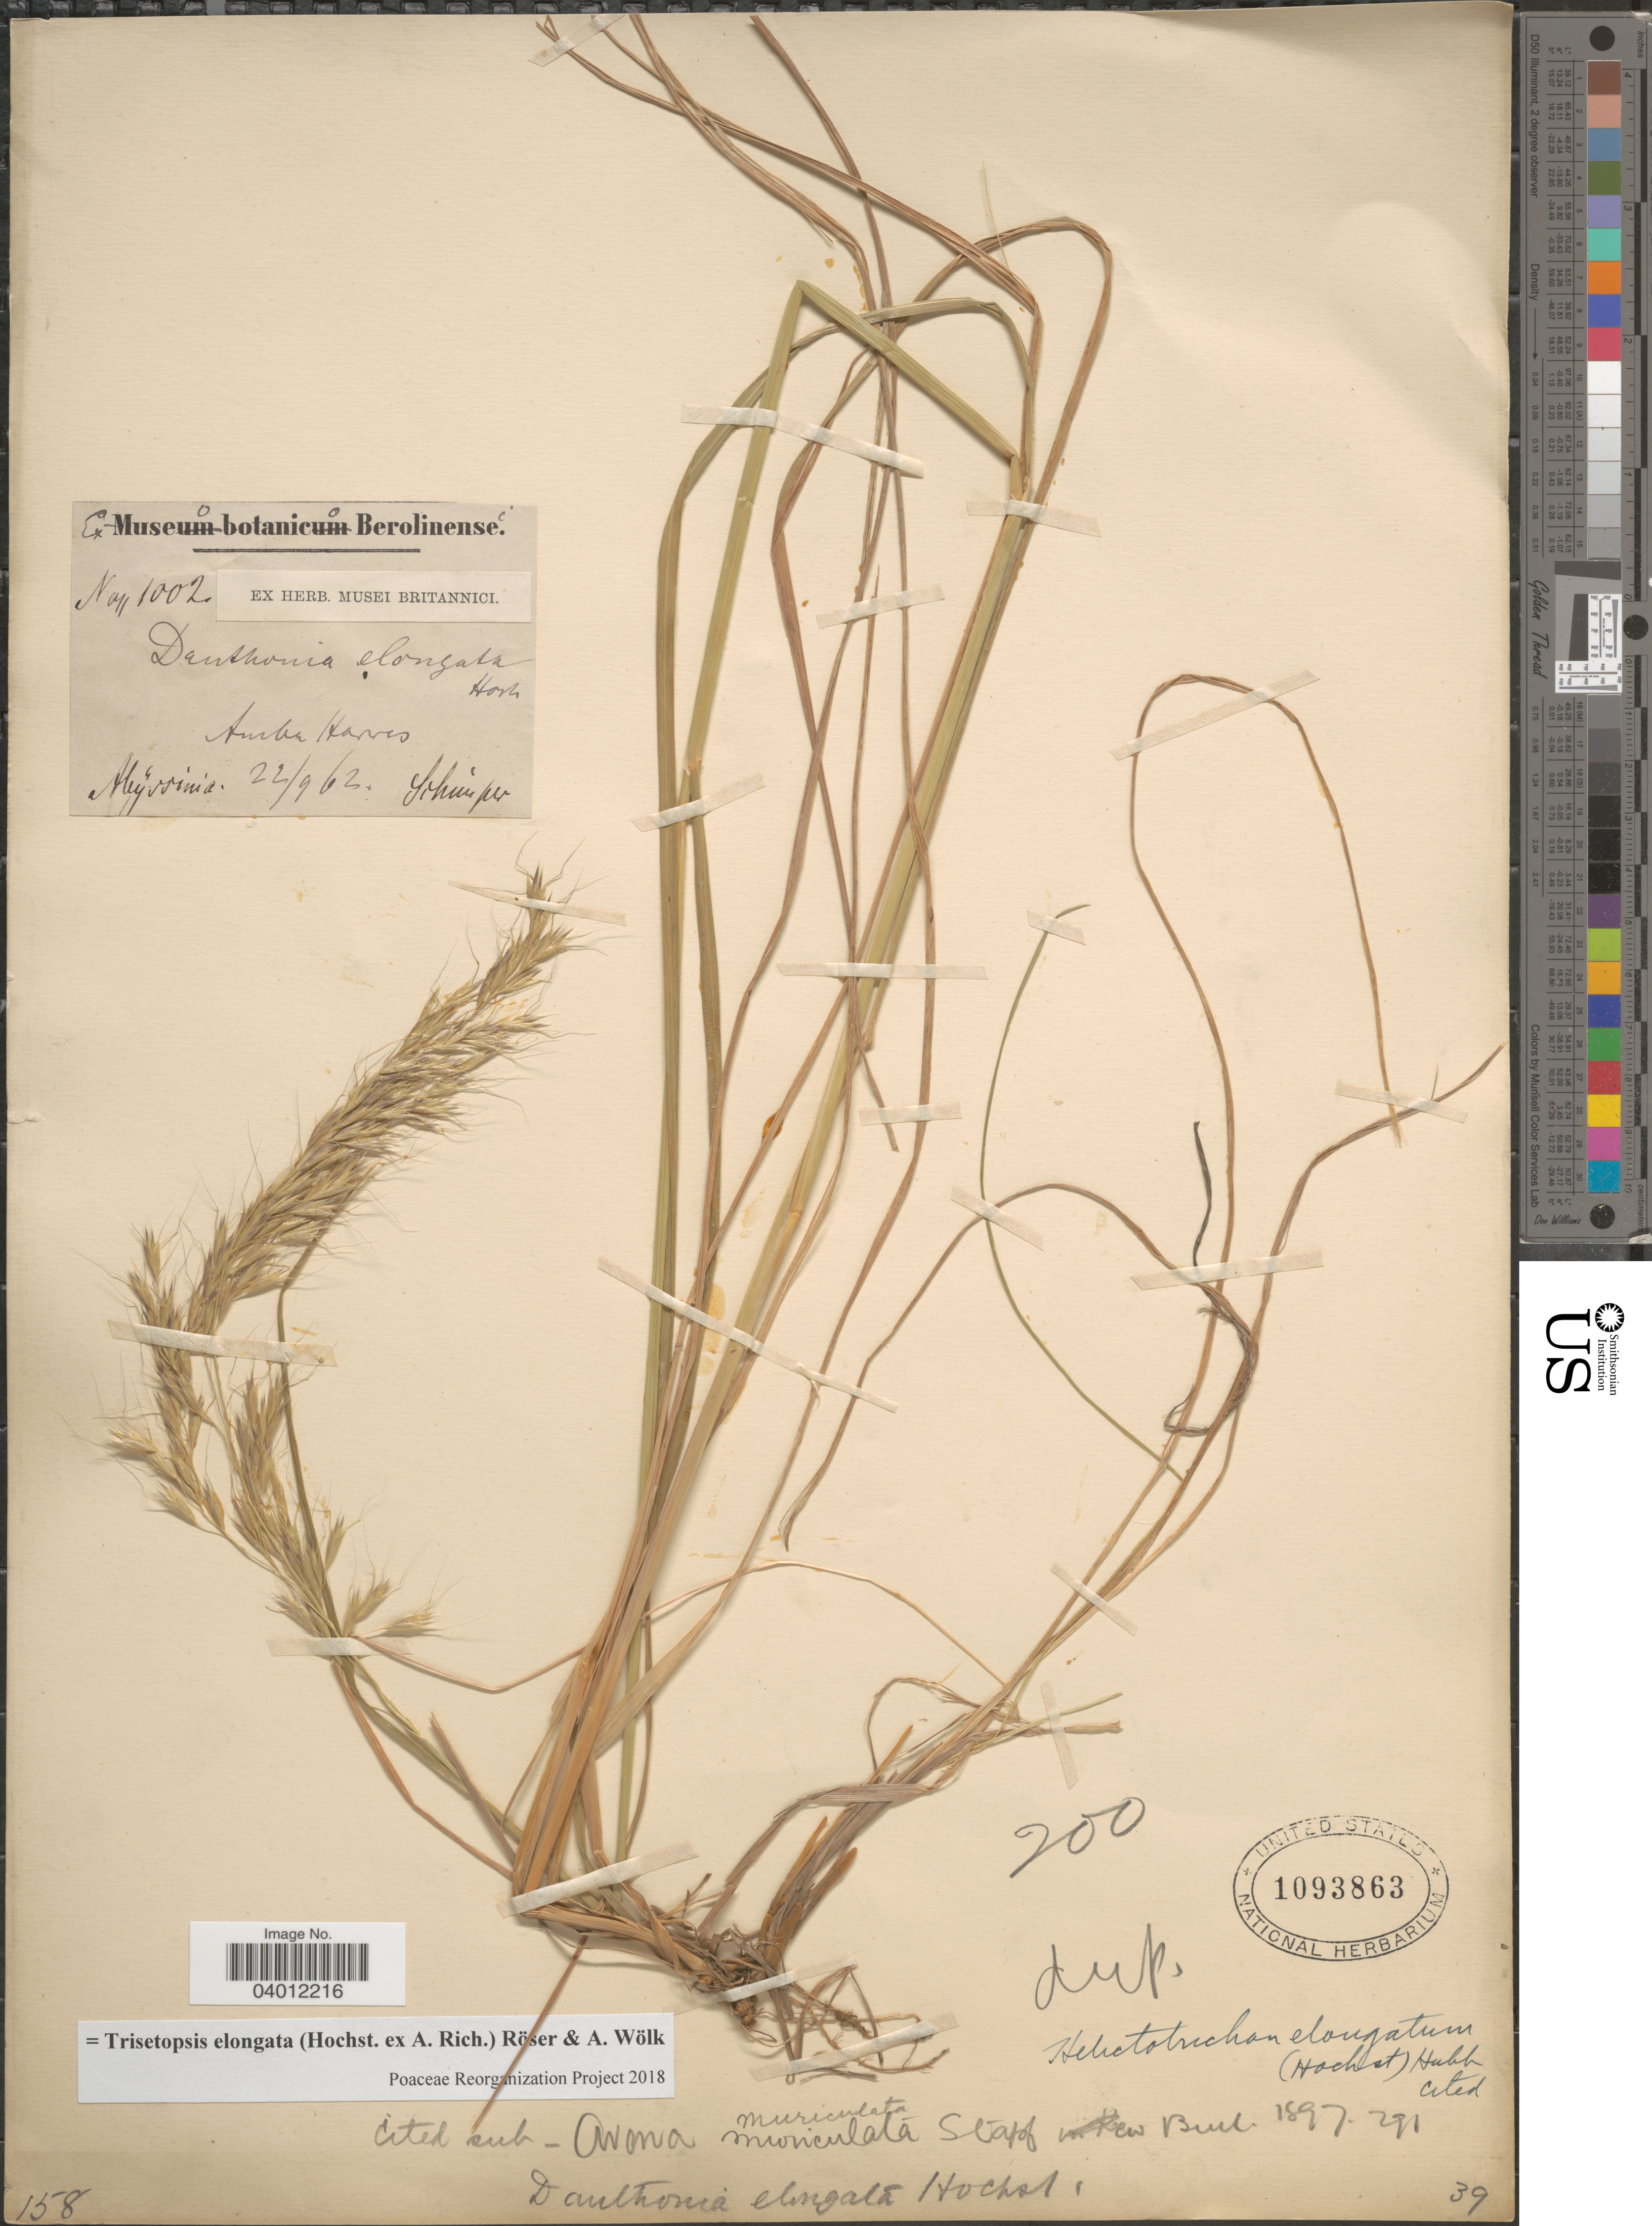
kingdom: Plantae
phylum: Tracheophyta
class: Liliopsida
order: Poales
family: Poaceae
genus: Trisetopsis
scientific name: Trisetopsis elongata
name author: (Hochst. ex A. Rich.) Röser & Wölk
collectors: -. Schimper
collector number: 1002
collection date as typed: Transcribed d/m/y: 22/9/62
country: Ethiopia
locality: Amba Hames. [interpreted] Abyssinia.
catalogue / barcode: US 1093863